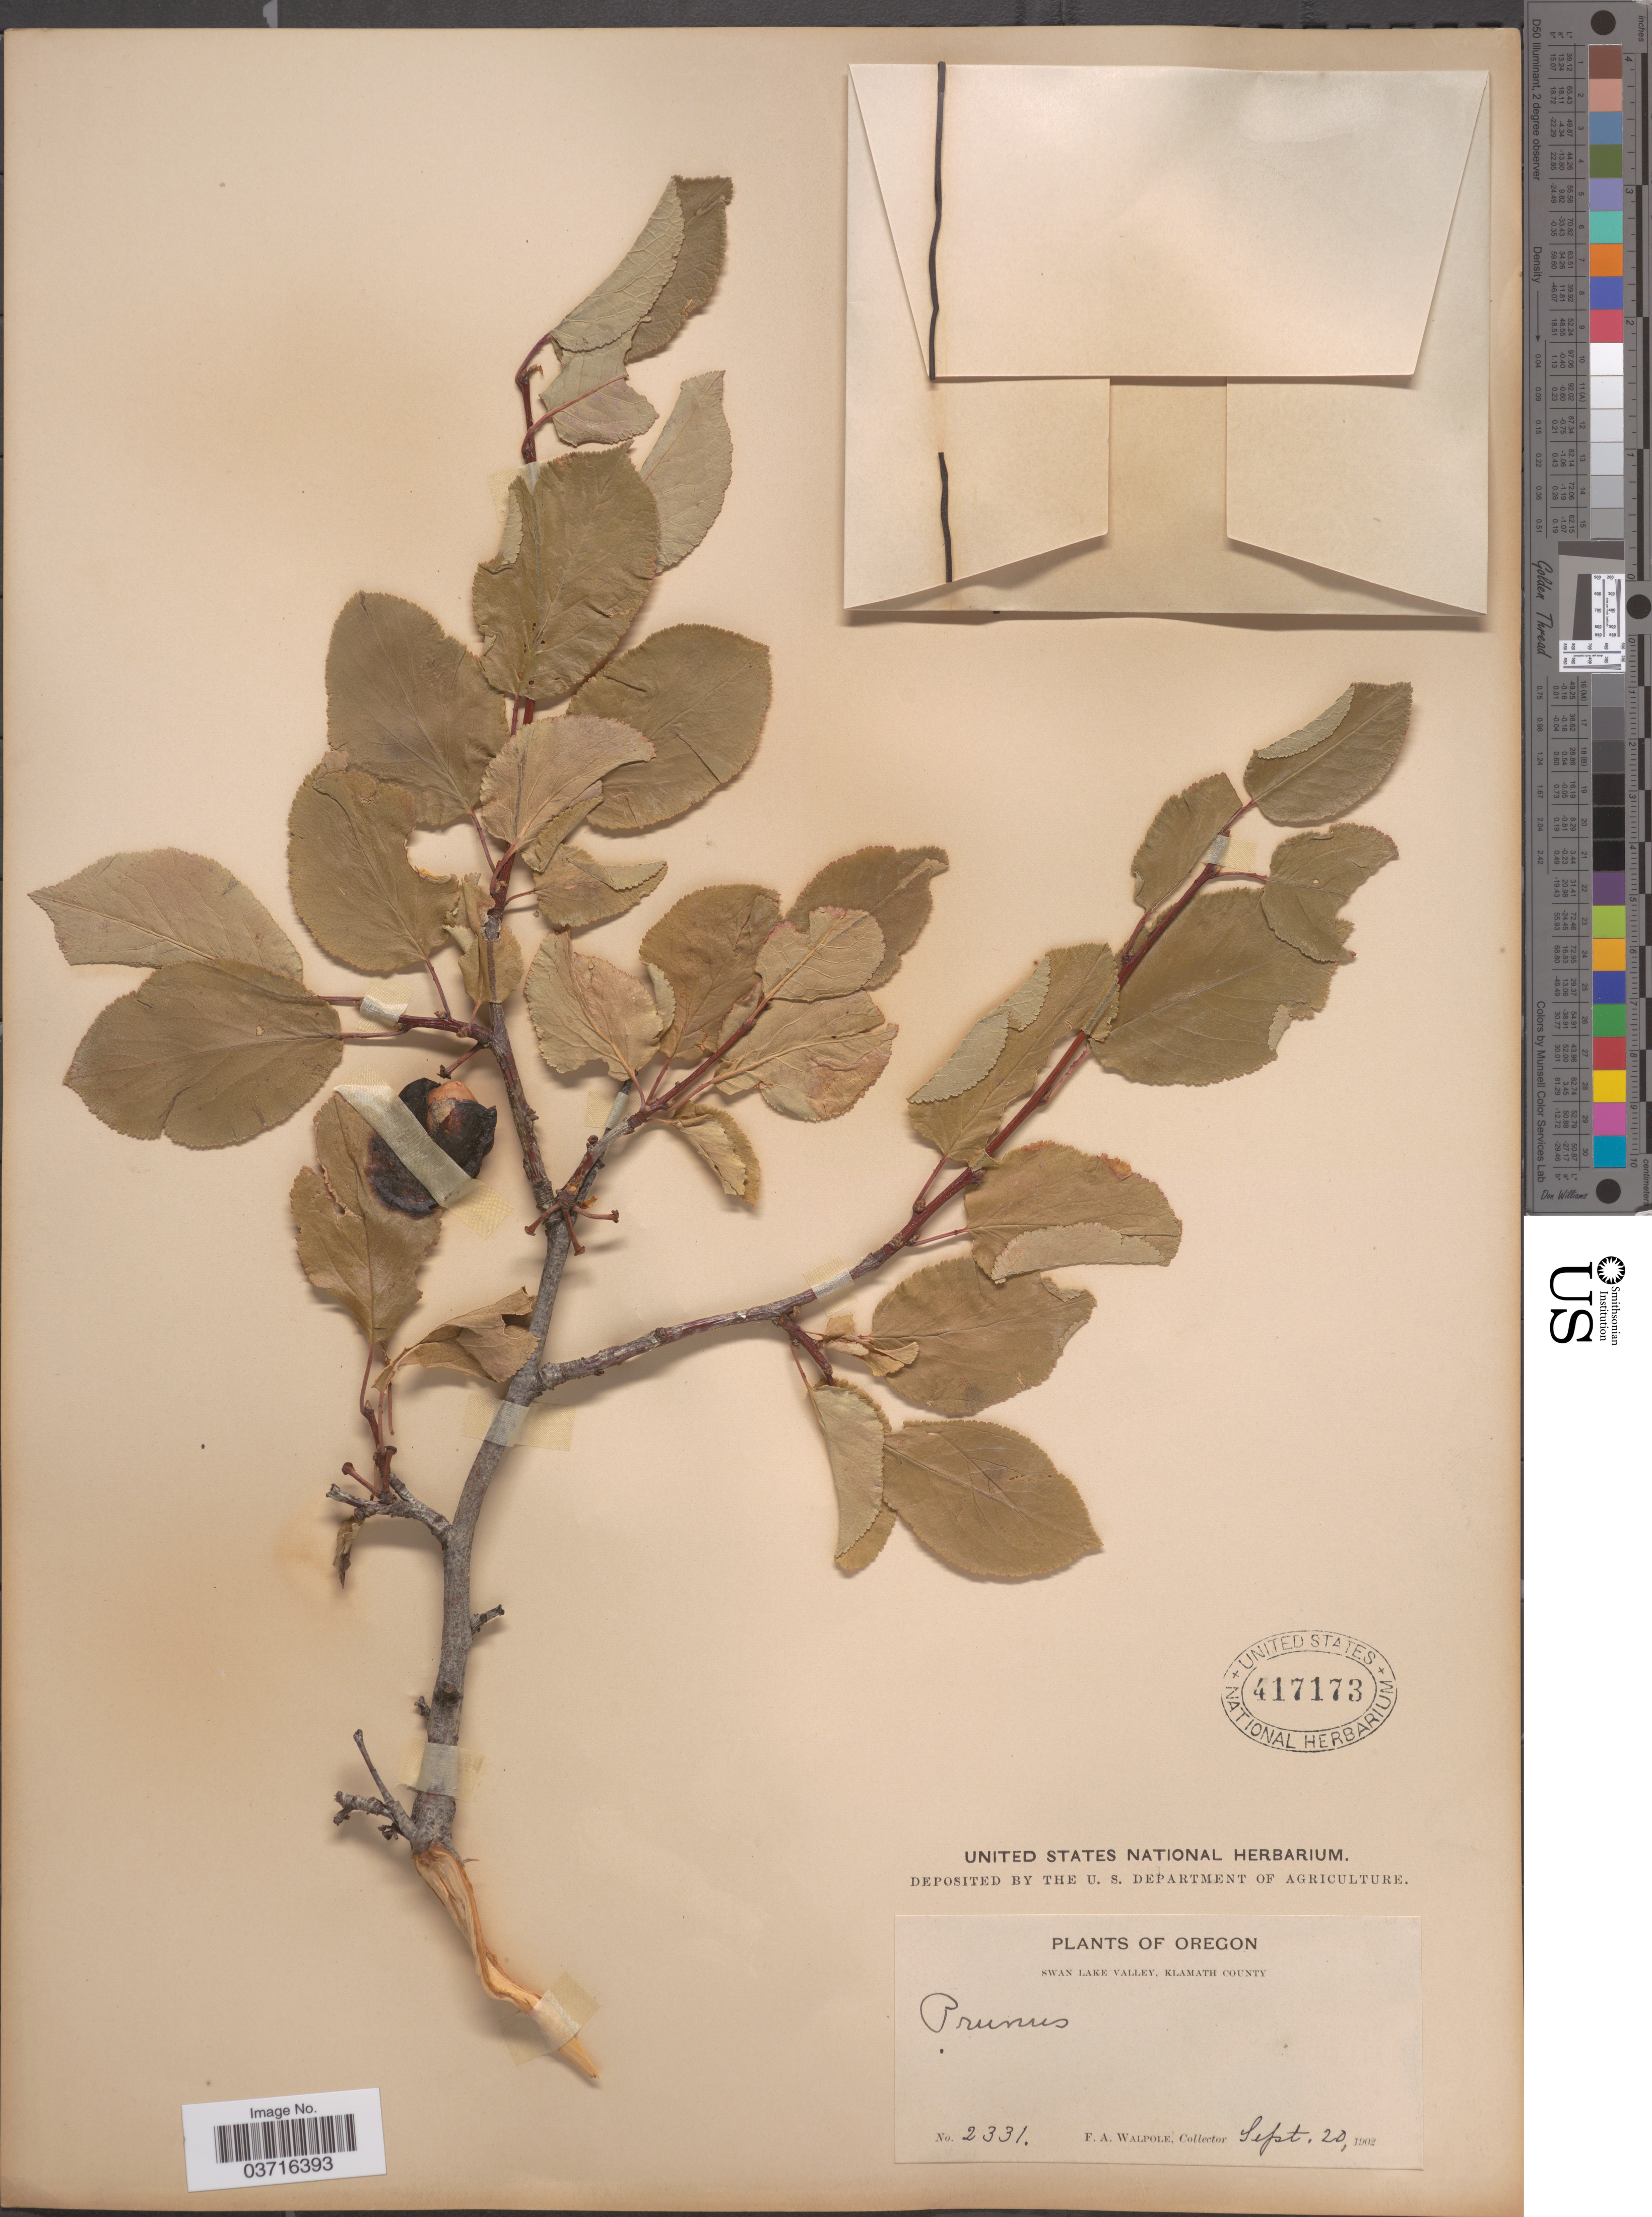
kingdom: Plantae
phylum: Tracheophyta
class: Magnoliopsida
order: Rosales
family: Rosaceae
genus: Prunus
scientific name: Prunus subcordata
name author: Benth.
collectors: F. Walpole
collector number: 2331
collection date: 1902-09-20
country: United States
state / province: Oregon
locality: Swan Lake Valley, Klamath County.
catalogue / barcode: US 417173